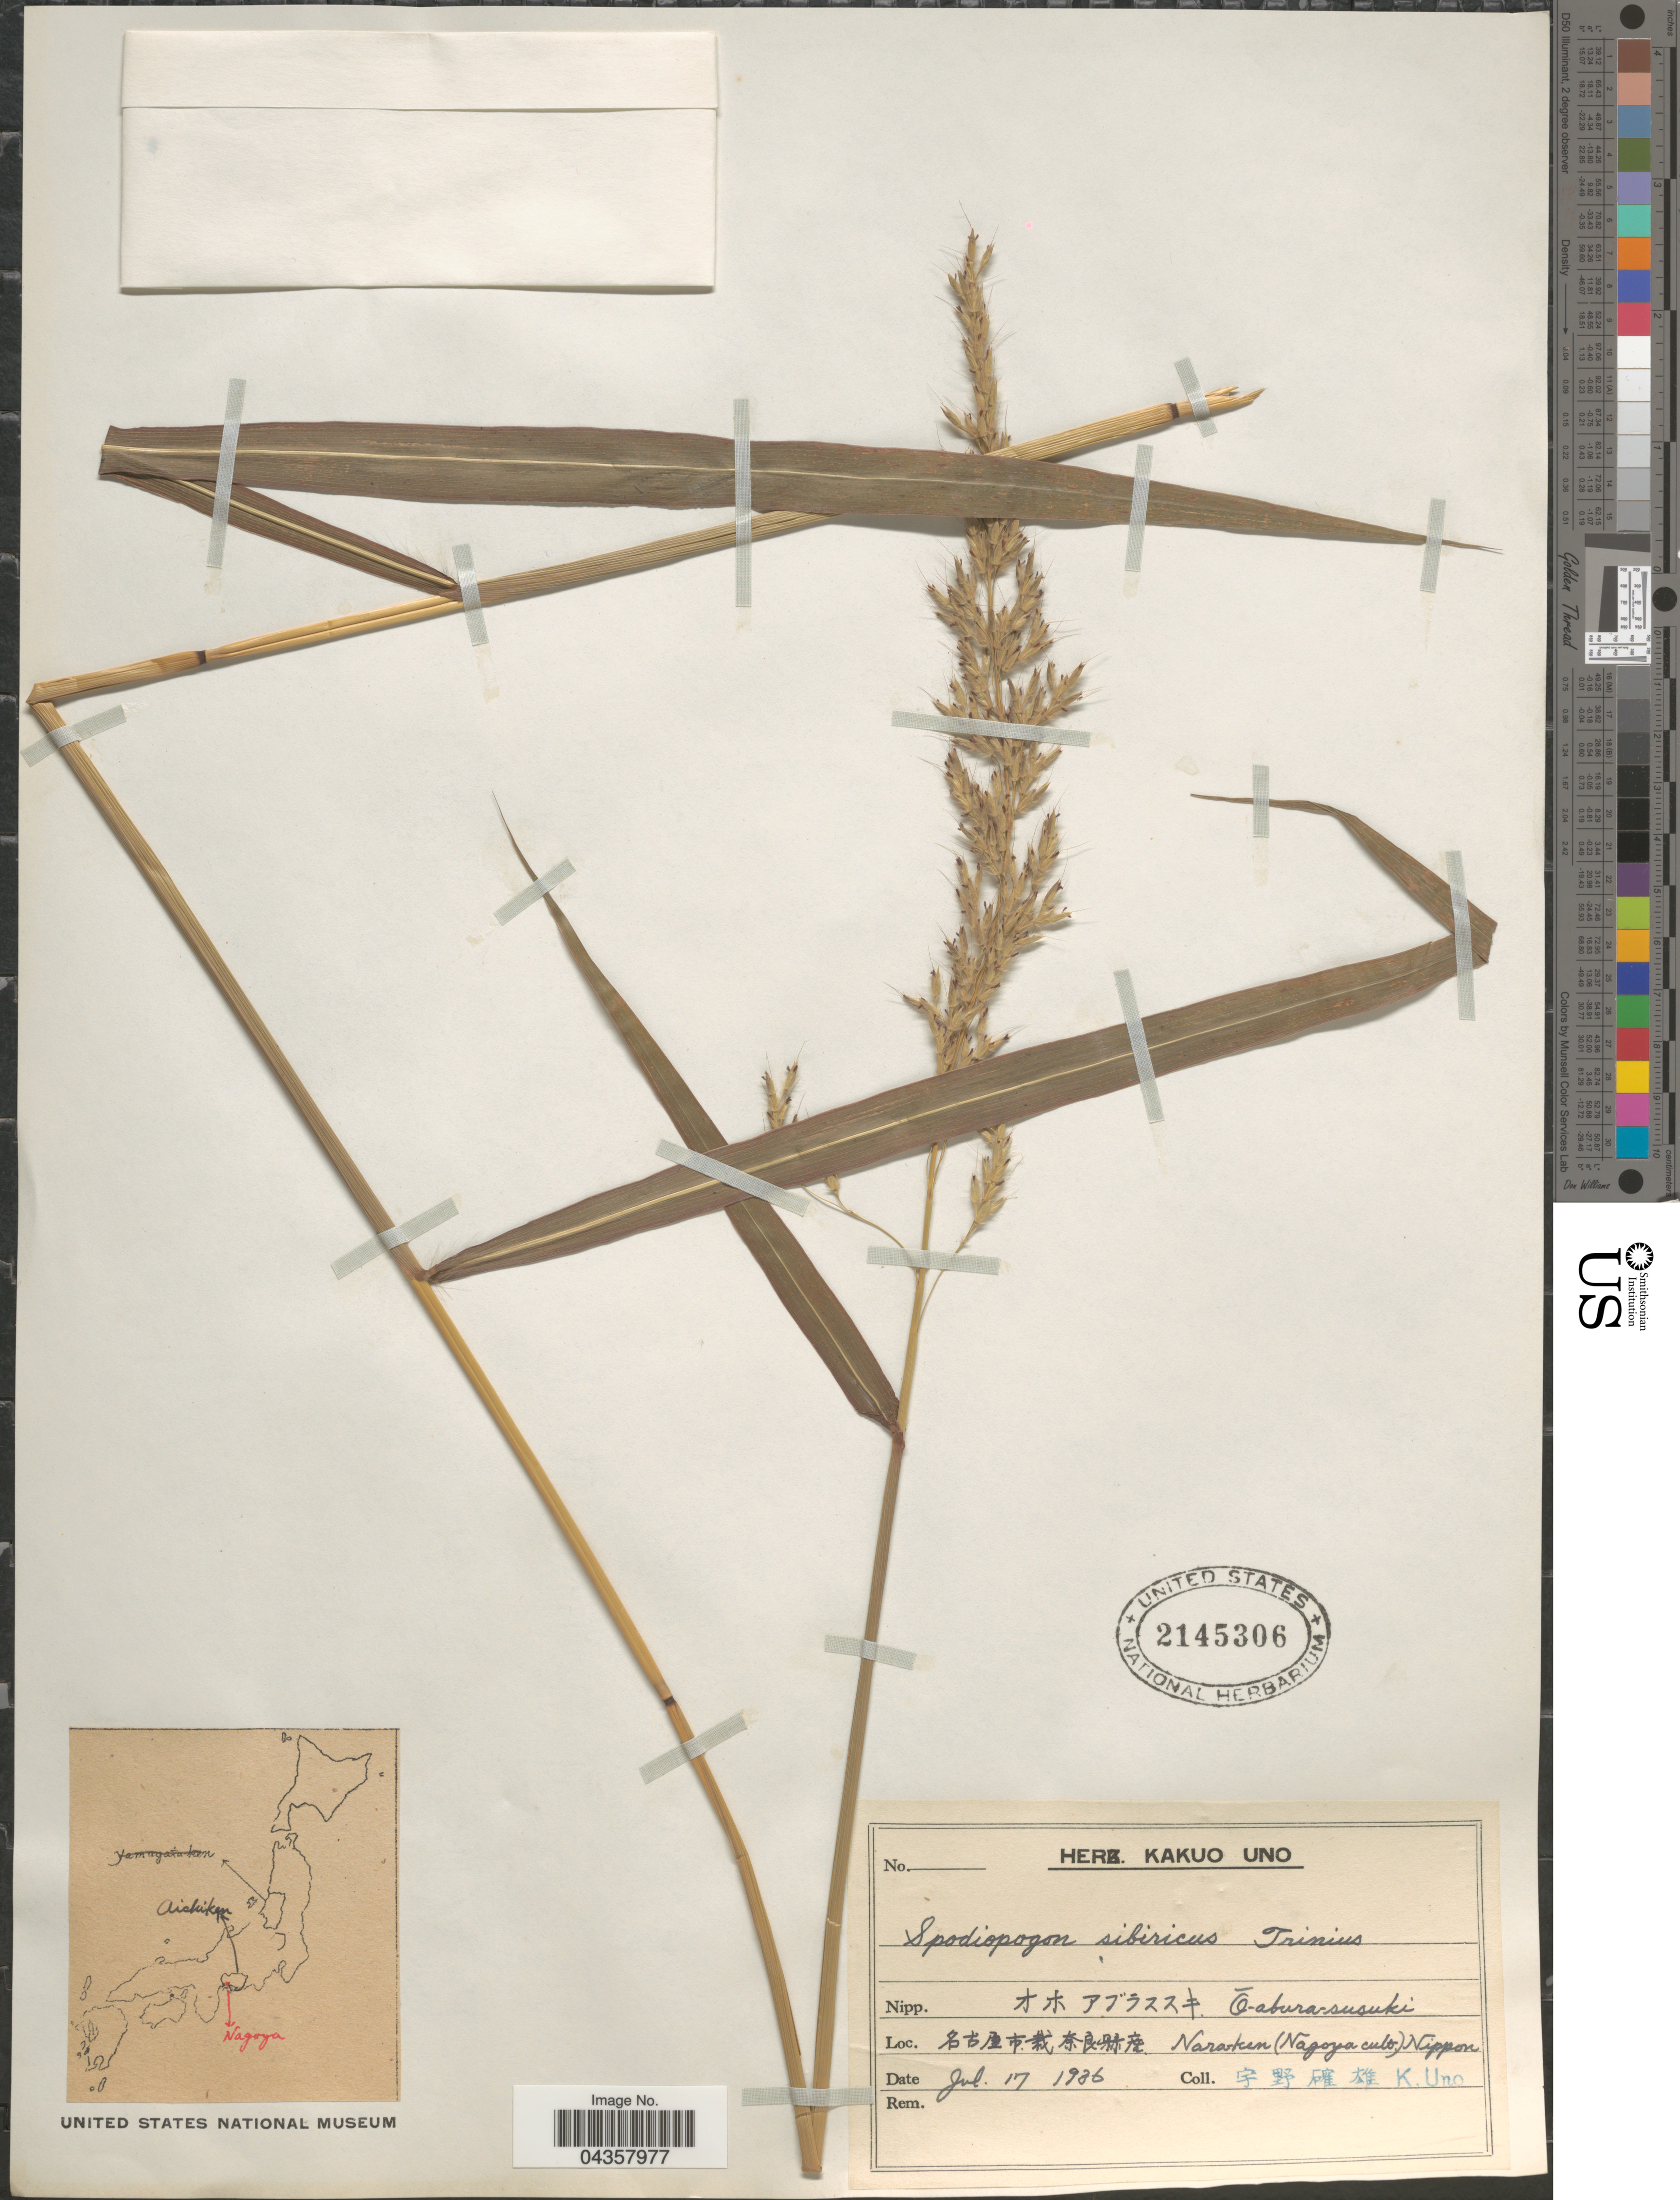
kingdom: Plantae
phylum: Tracheophyta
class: Liliopsida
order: Poales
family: Poaceae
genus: Spodiopogon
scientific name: Spodiopogon sibiricus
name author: Trin.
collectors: K. Uno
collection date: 1936-07-17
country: Japan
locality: X. Nara-ken (Nagoya cult). Nippon.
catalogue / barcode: US 2145306